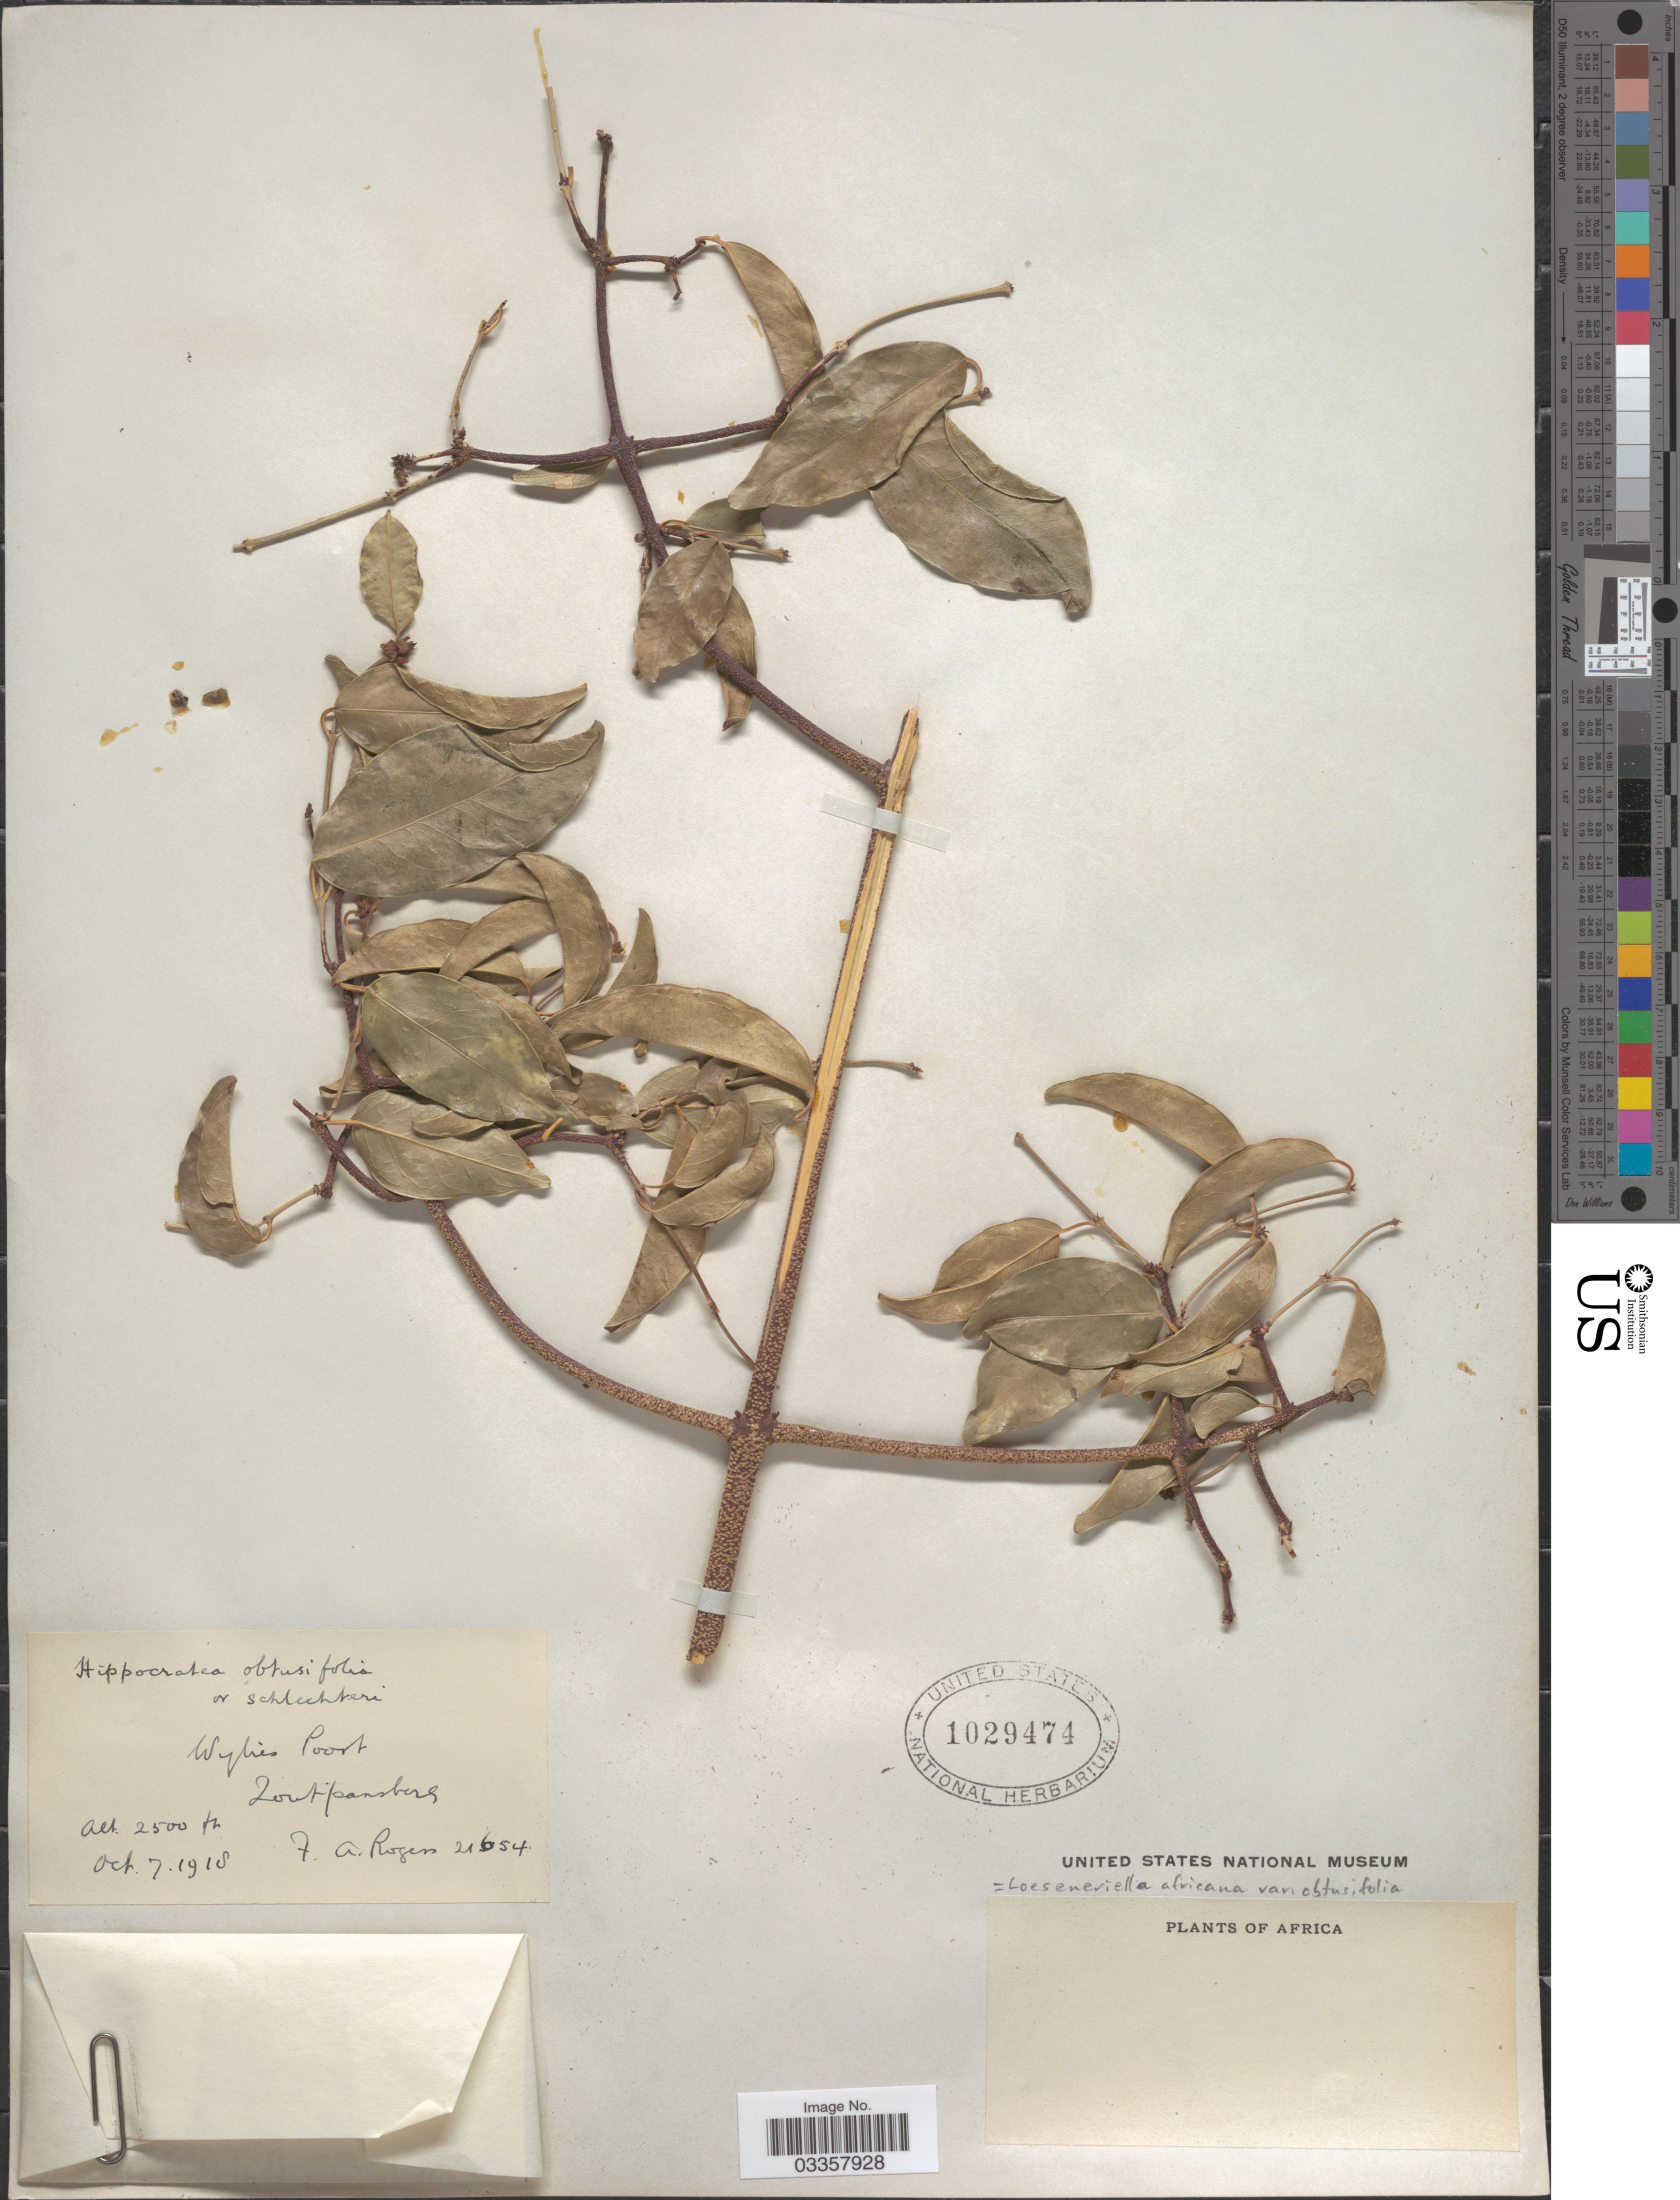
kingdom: Plantae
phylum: Tracheophyta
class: Magnoliopsida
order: Celastrales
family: Celastraceae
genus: Loeseneriella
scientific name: Loeseneriella africana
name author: (Willd.) R. Wilczek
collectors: F. Rogen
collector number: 21654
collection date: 1918-10-07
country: South Africa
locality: Wylies Poort. Zoutpansberg. Africa.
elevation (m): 762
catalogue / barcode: US 1029474